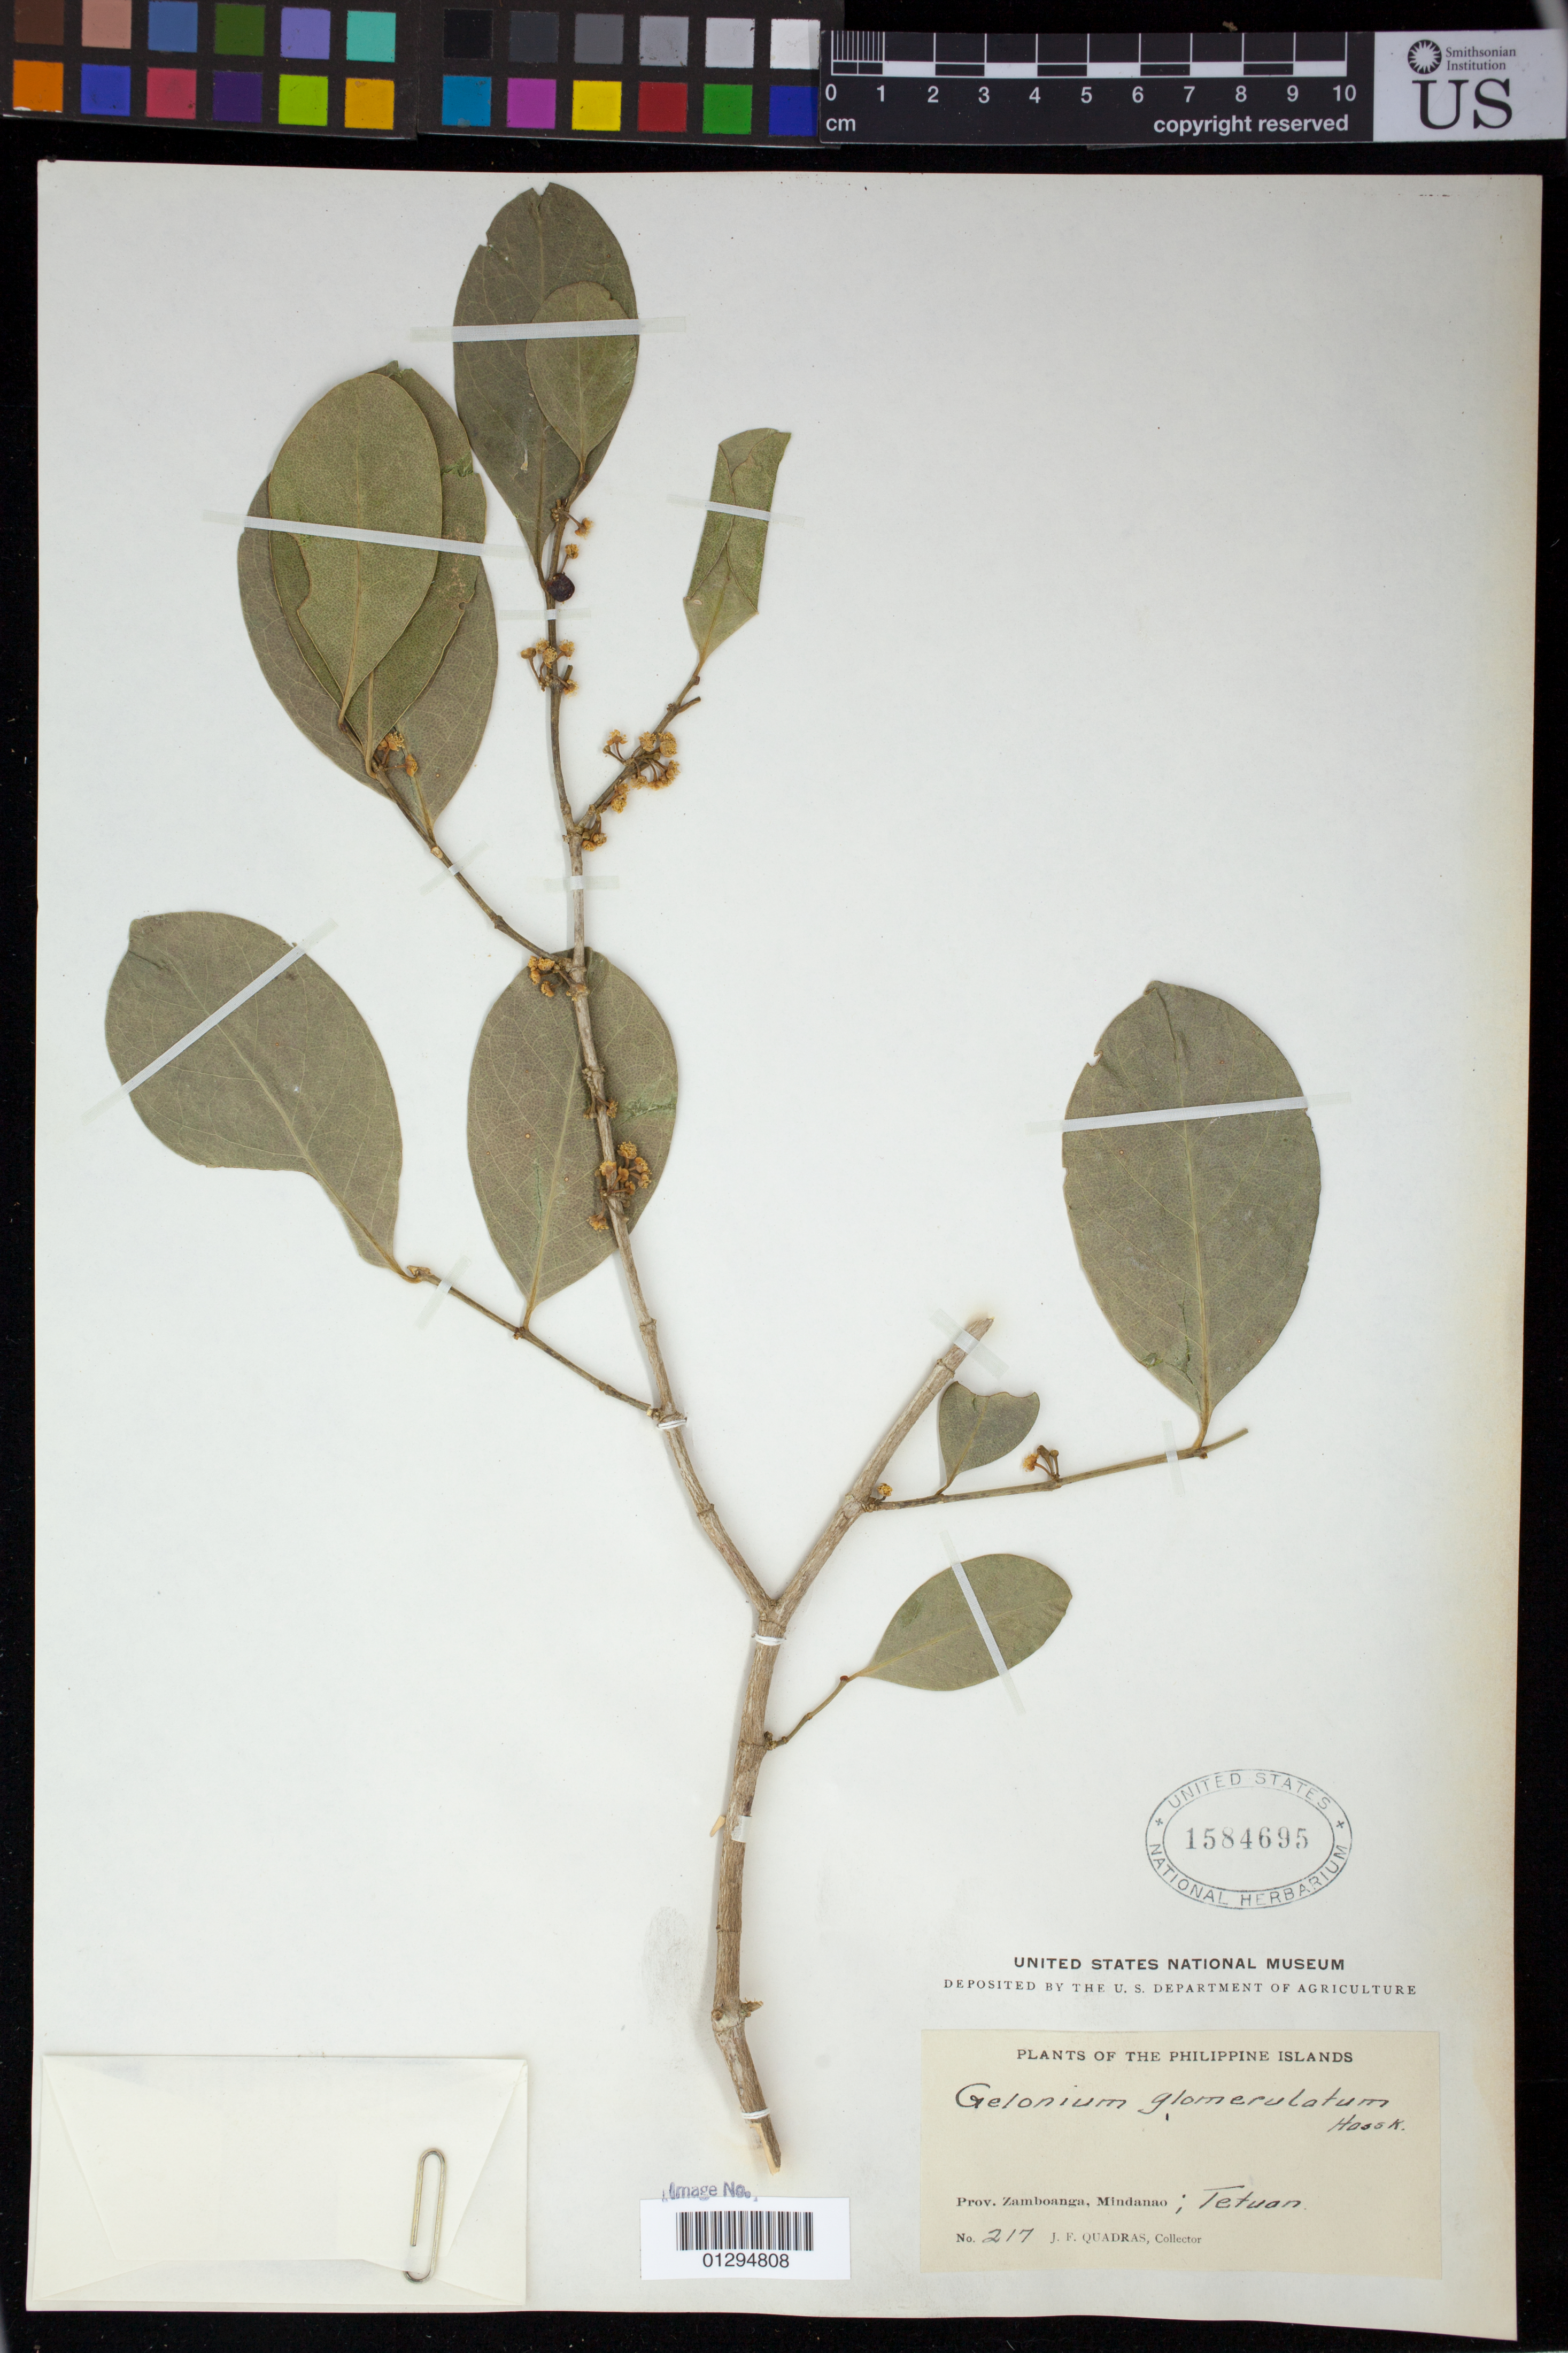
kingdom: Plantae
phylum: Tracheophyta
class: Magnoliopsida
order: Malpighiales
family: Euphorbiaceae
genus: Suregada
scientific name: Suregada glomerulata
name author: (Blume) Baill.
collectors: J. Quadras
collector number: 217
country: Philippines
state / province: Zamboanga Peninsula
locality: Prov. Zamboanga, Mindanao, Tetuan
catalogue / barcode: US 1584695